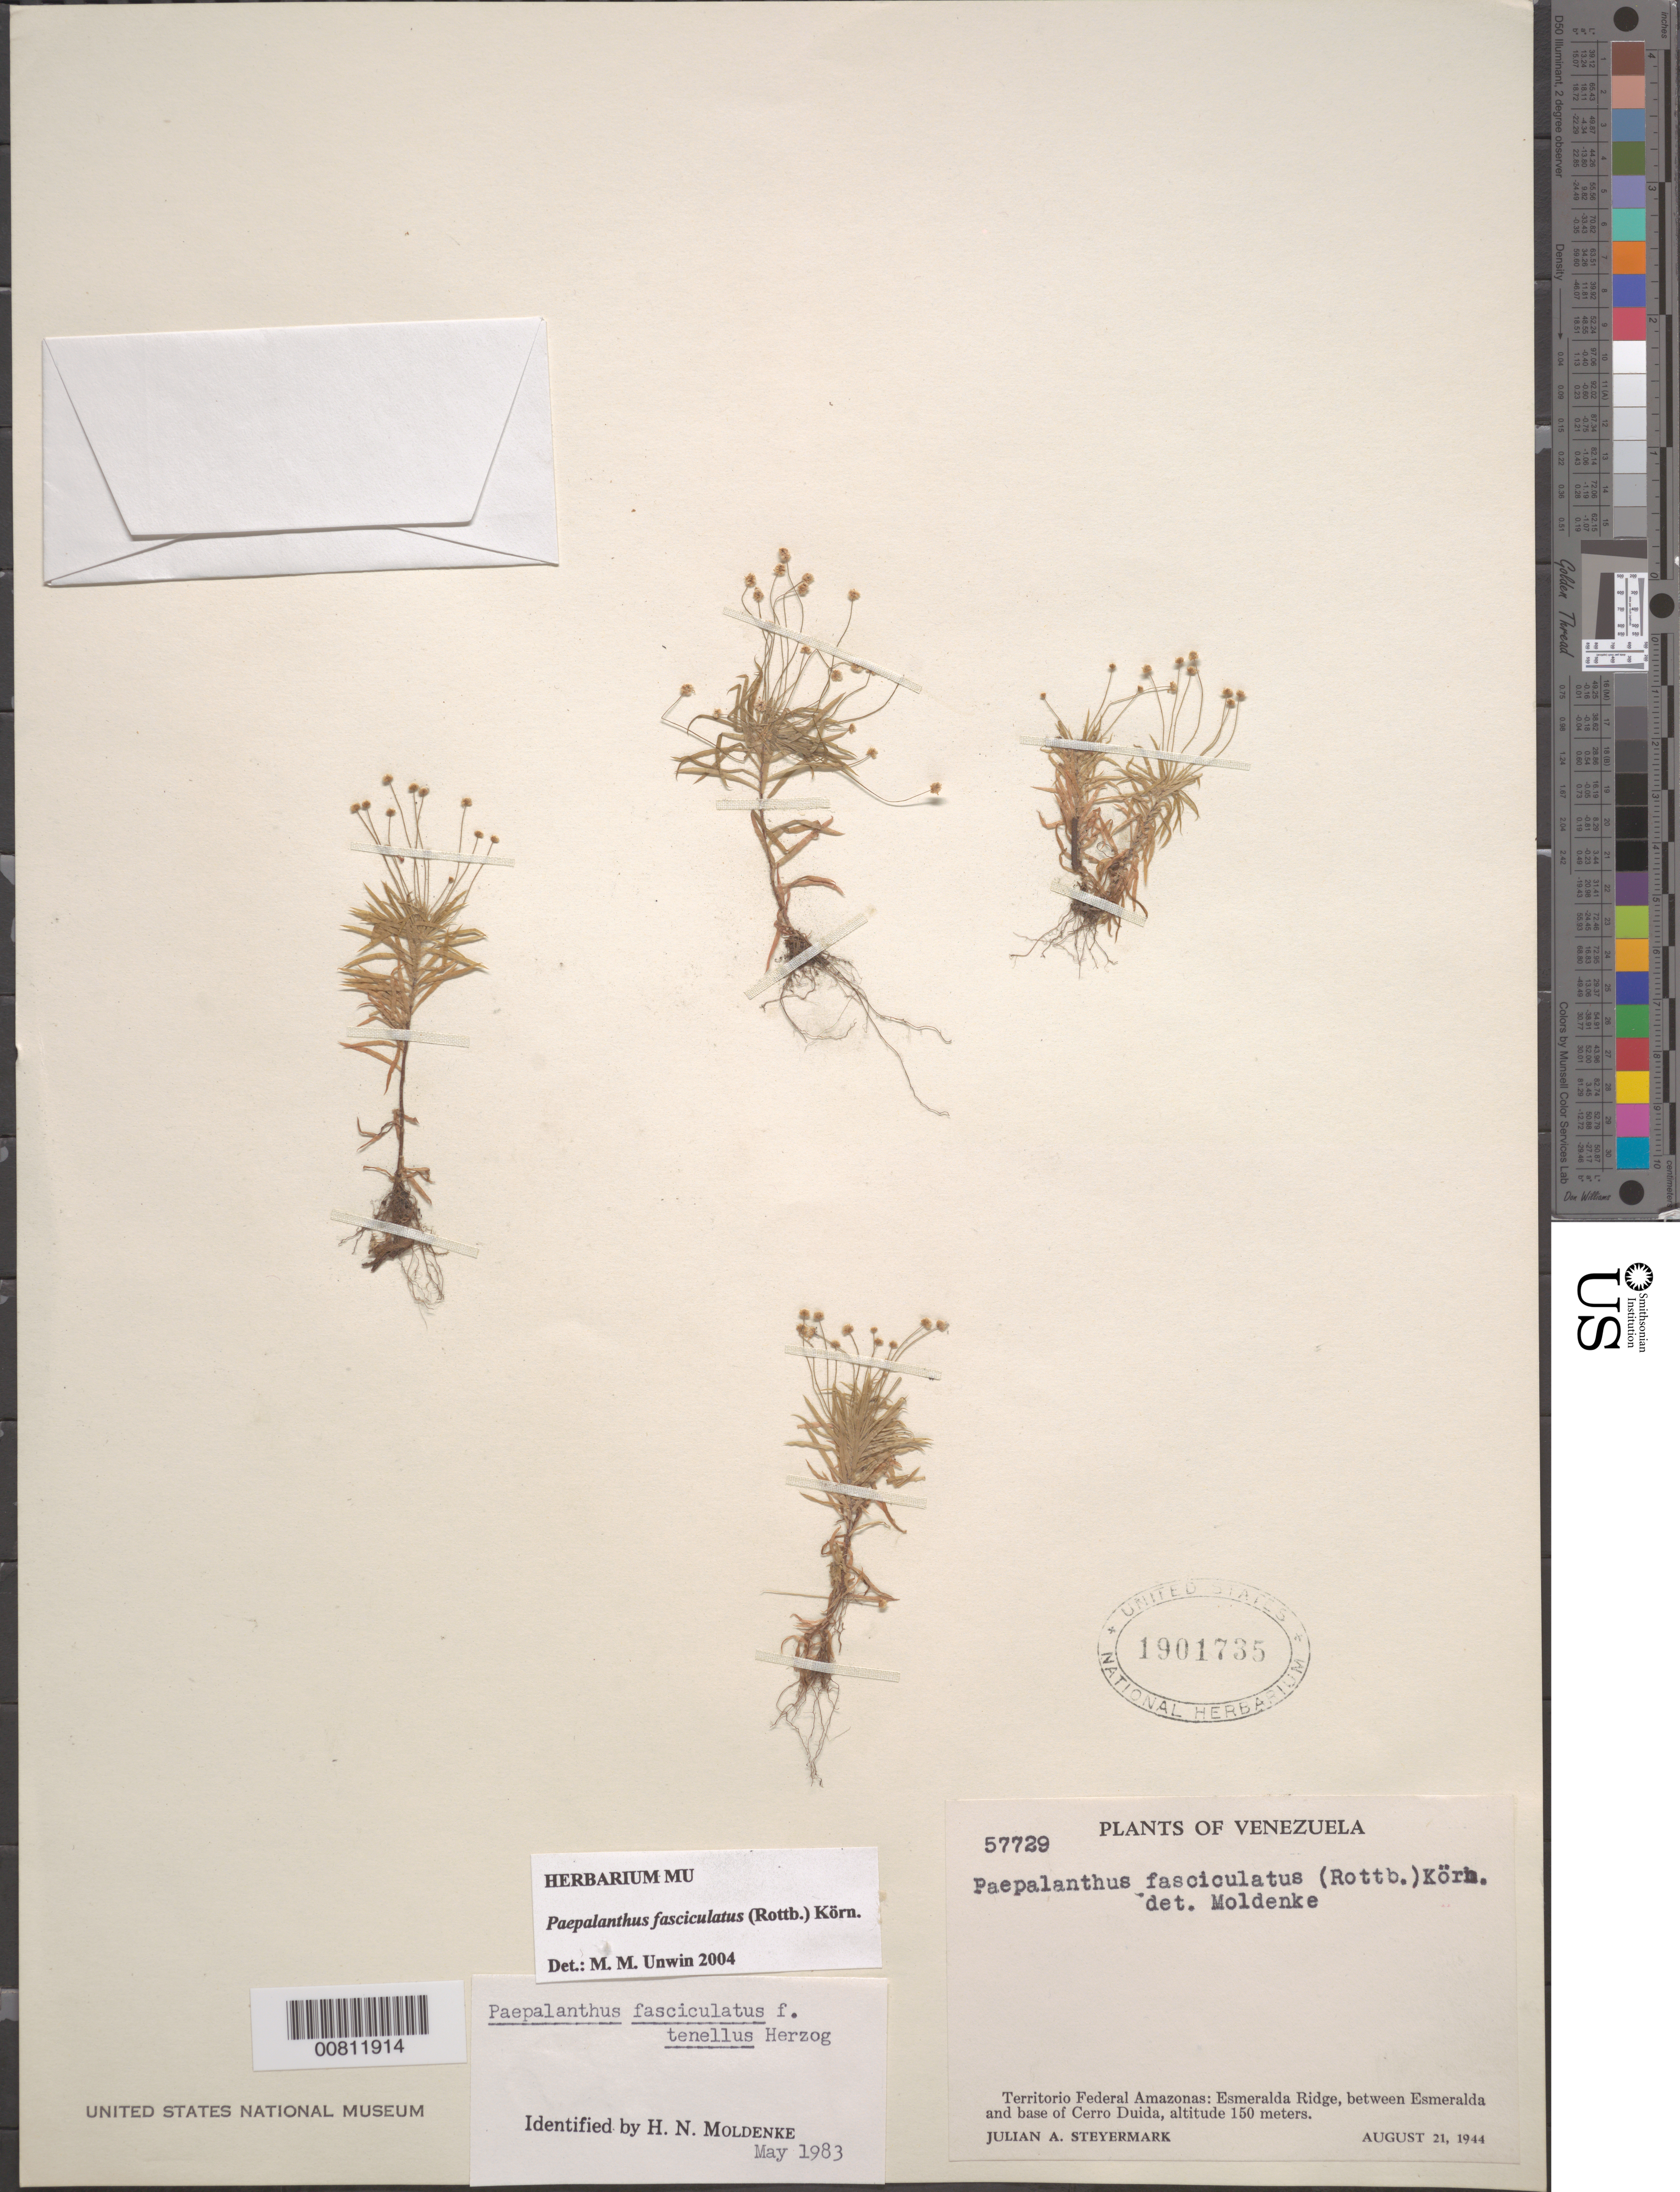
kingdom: Plantae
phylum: Tracheophyta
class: Liliopsida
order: Poales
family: Eriocaulaceae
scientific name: Giuliettia fasciculata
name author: (Rottb.) Andrino & Sano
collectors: J. Steyermark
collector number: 57729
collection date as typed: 21-Aug-44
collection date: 1944-08-21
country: Venezuela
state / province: Amazonas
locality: Esmeralda Ridge, between Esmeralda and base of Cerro Duida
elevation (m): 150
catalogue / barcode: US 1901735